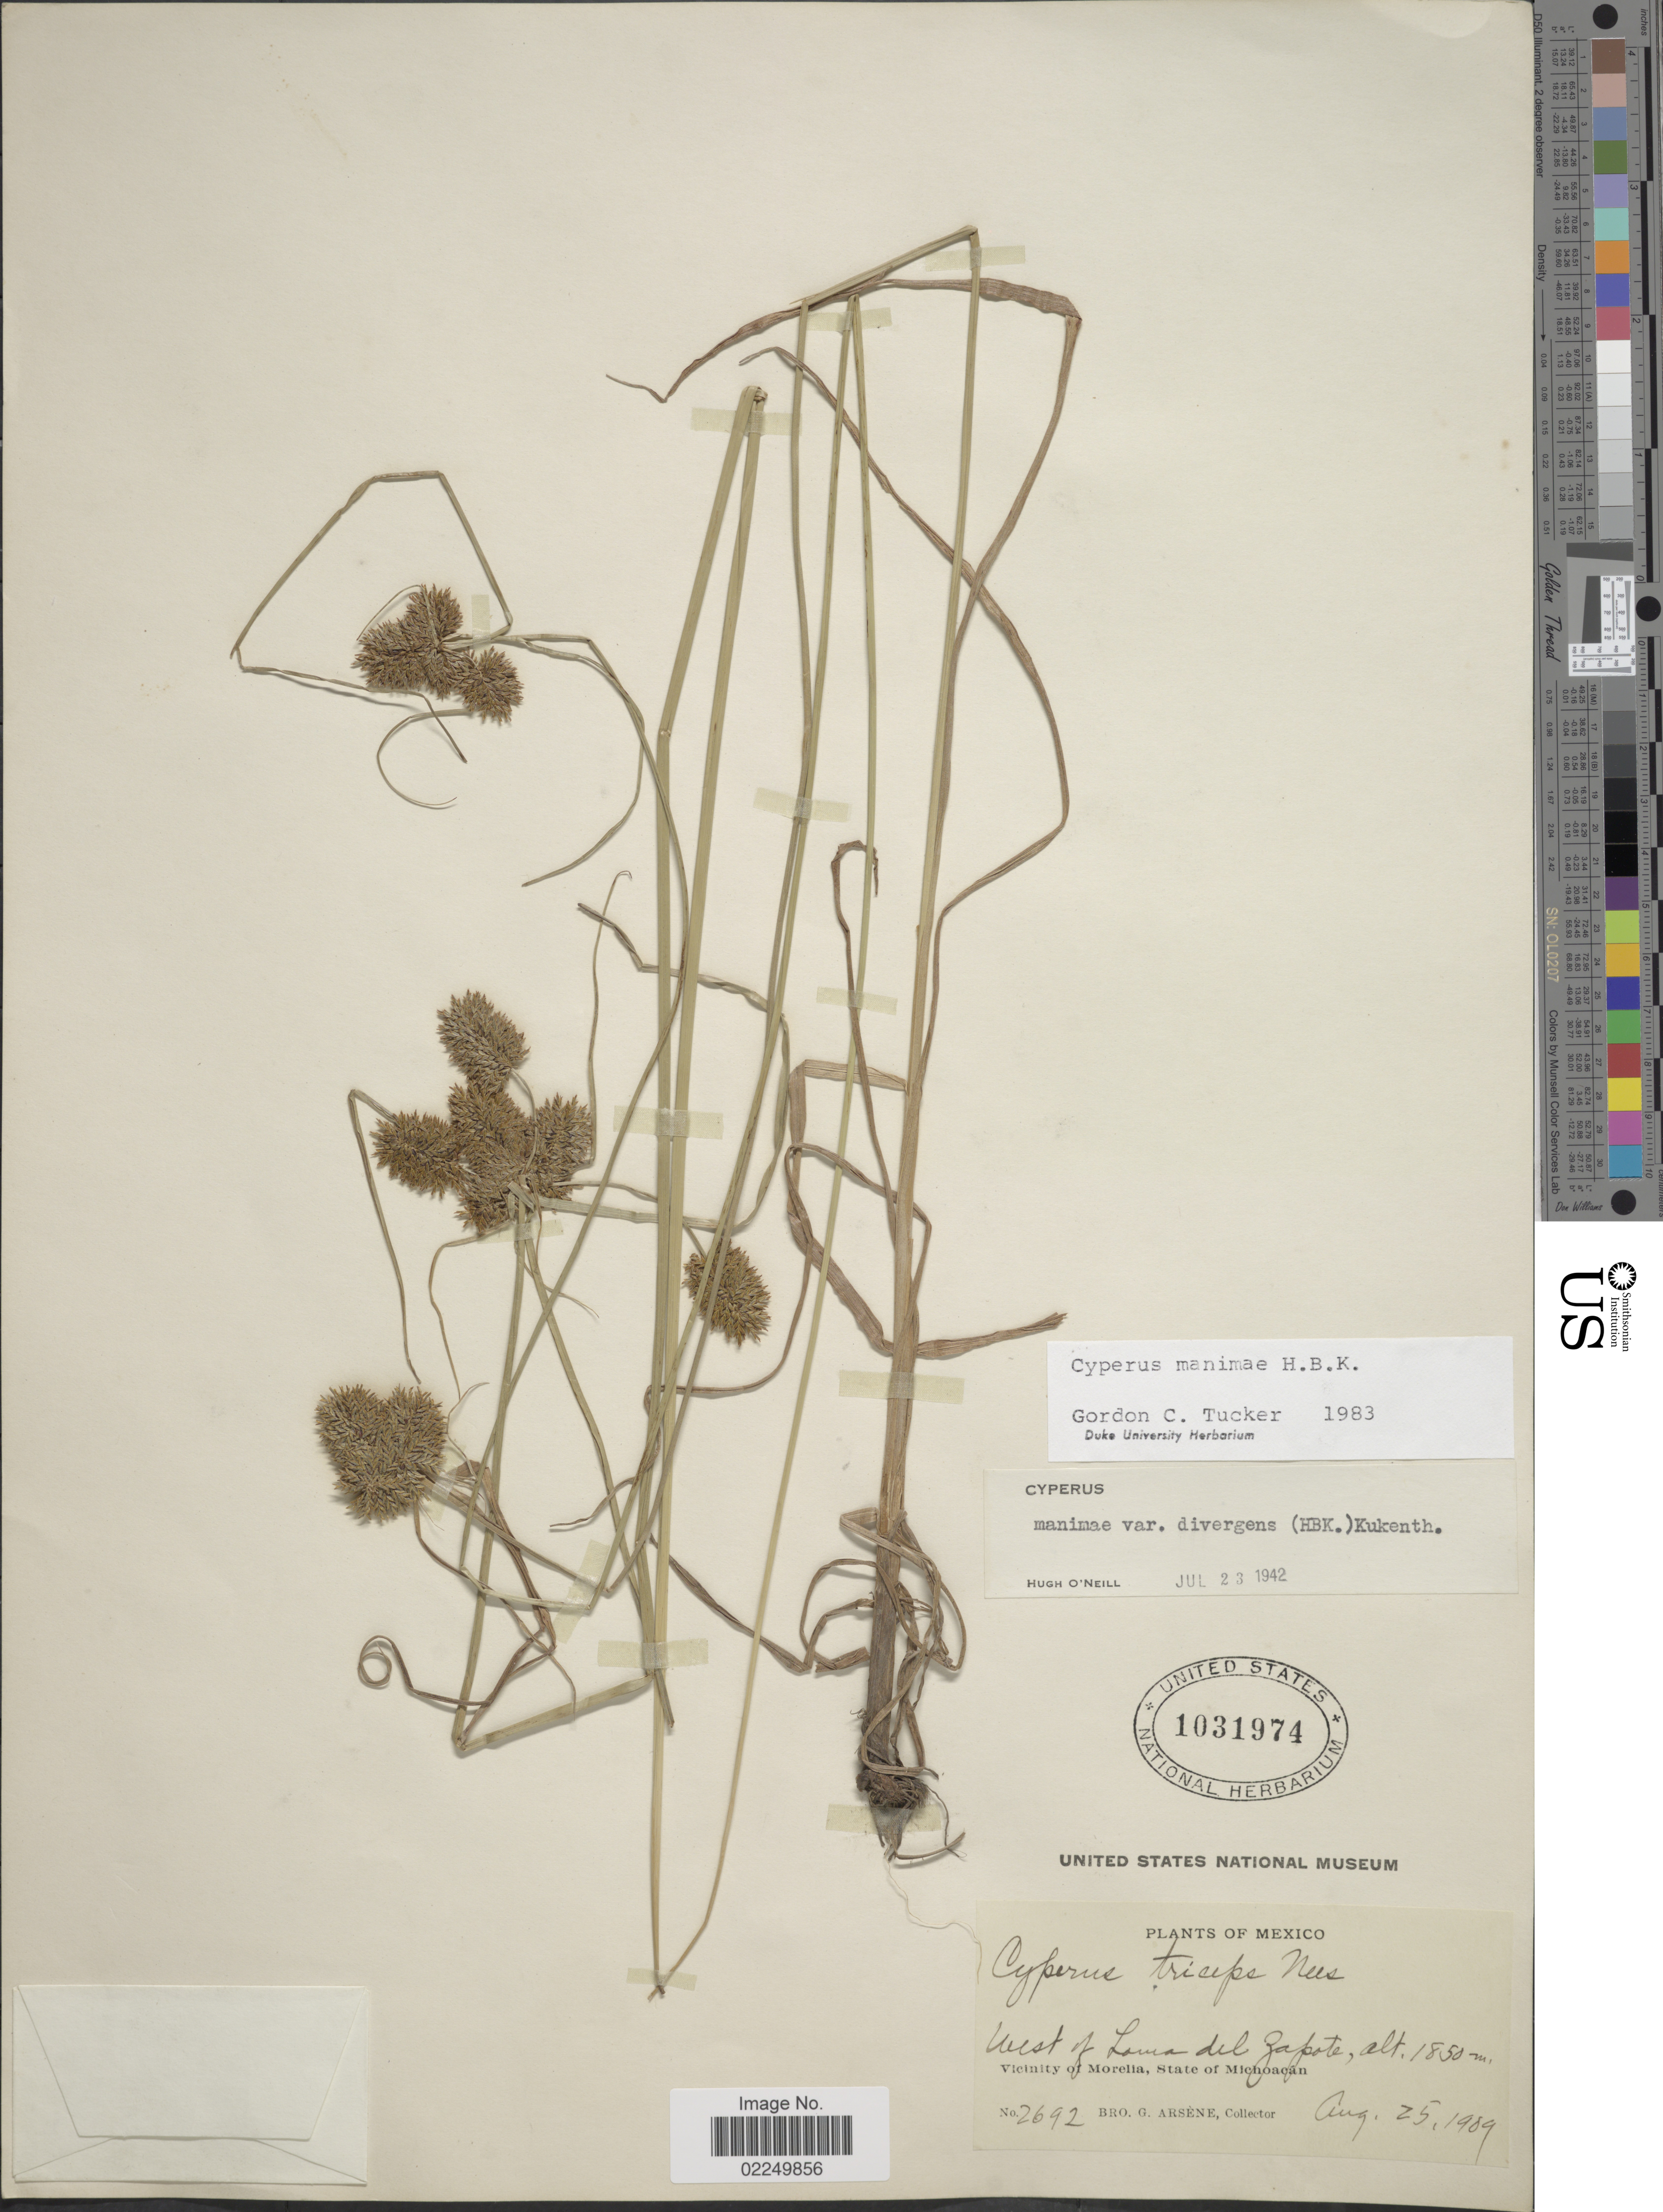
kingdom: Plantae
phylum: Tracheophyta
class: Liliopsida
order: Poales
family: Cyperaceae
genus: Cyperus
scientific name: Cyperus manimae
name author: Kunth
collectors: Bro. G. Arsène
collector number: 2692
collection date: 1909-08-25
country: Mexico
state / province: Michoacán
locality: West of Loma de Zapote, vicinity of Morelia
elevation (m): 1850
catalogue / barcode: US 1031974